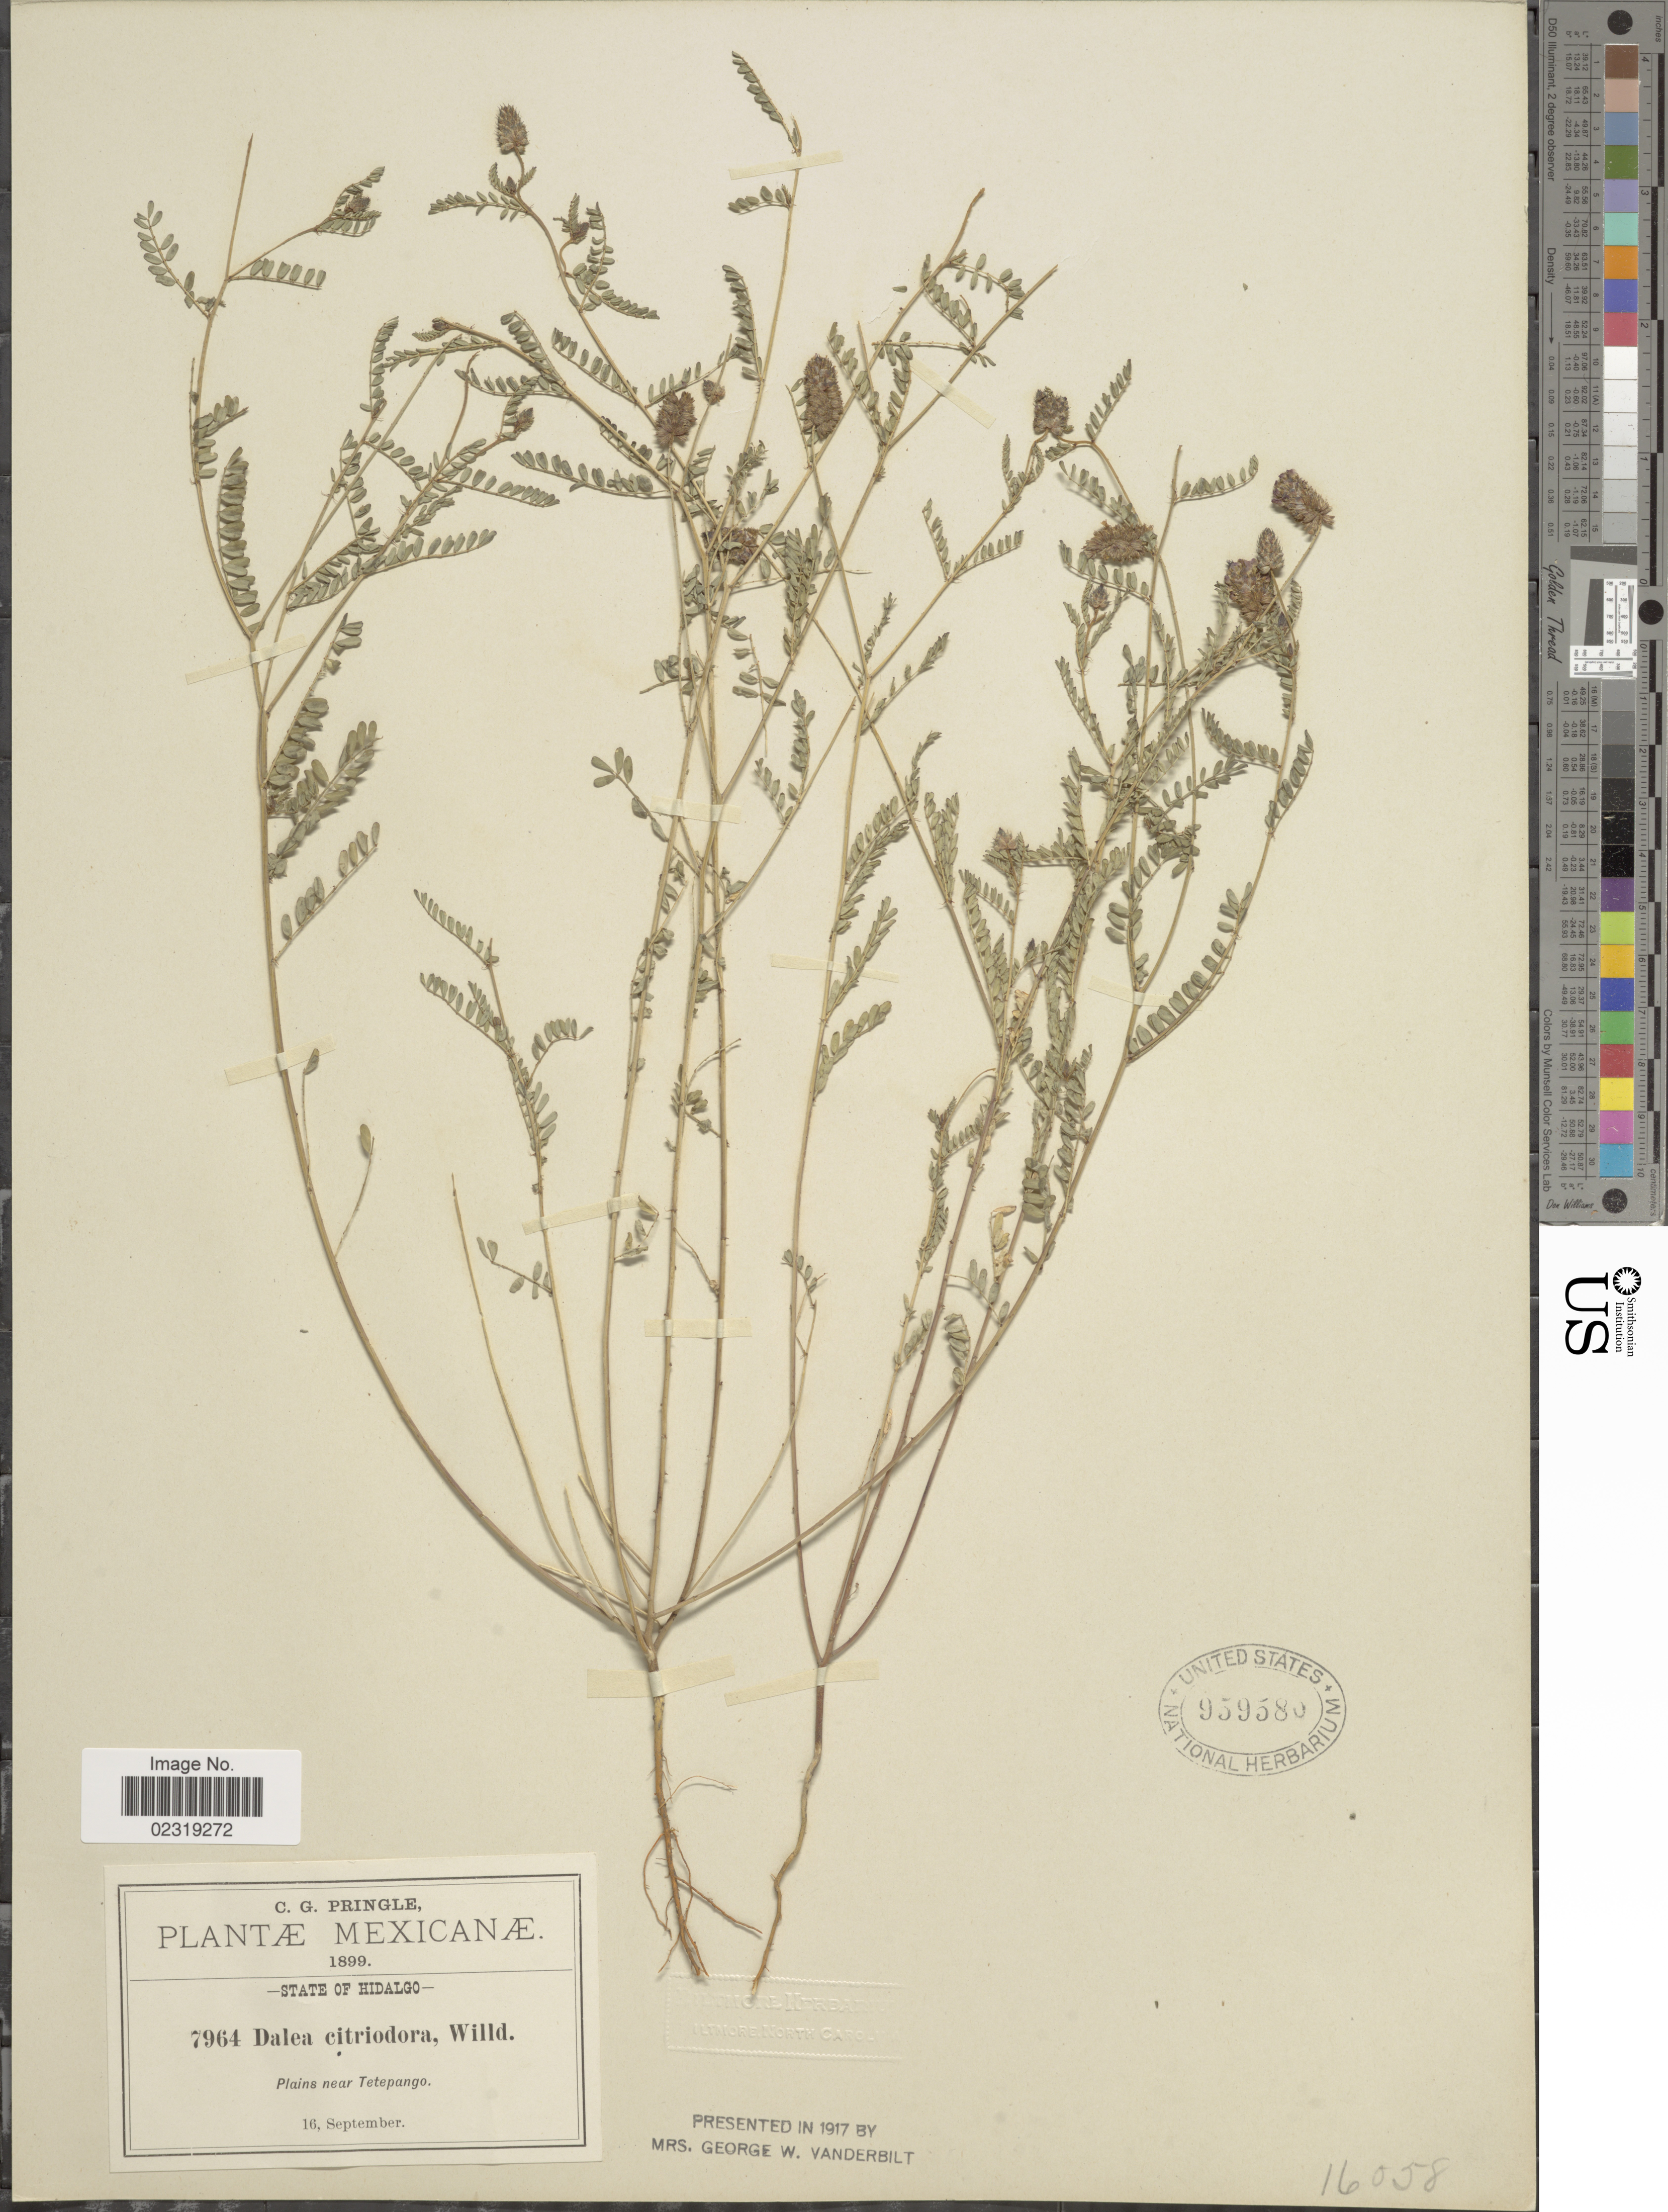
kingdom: Plantae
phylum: Tracheophyta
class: Magnoliopsida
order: Fabales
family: Fabaceae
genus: Dalea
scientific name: Dalea foliolosa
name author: (Aiton) Barneby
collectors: C. G. Pringle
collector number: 7964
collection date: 1899-09-16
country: Mexico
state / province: Hidalgo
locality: State of Hidalgo. Plains near Tetepango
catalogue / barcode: US 959580